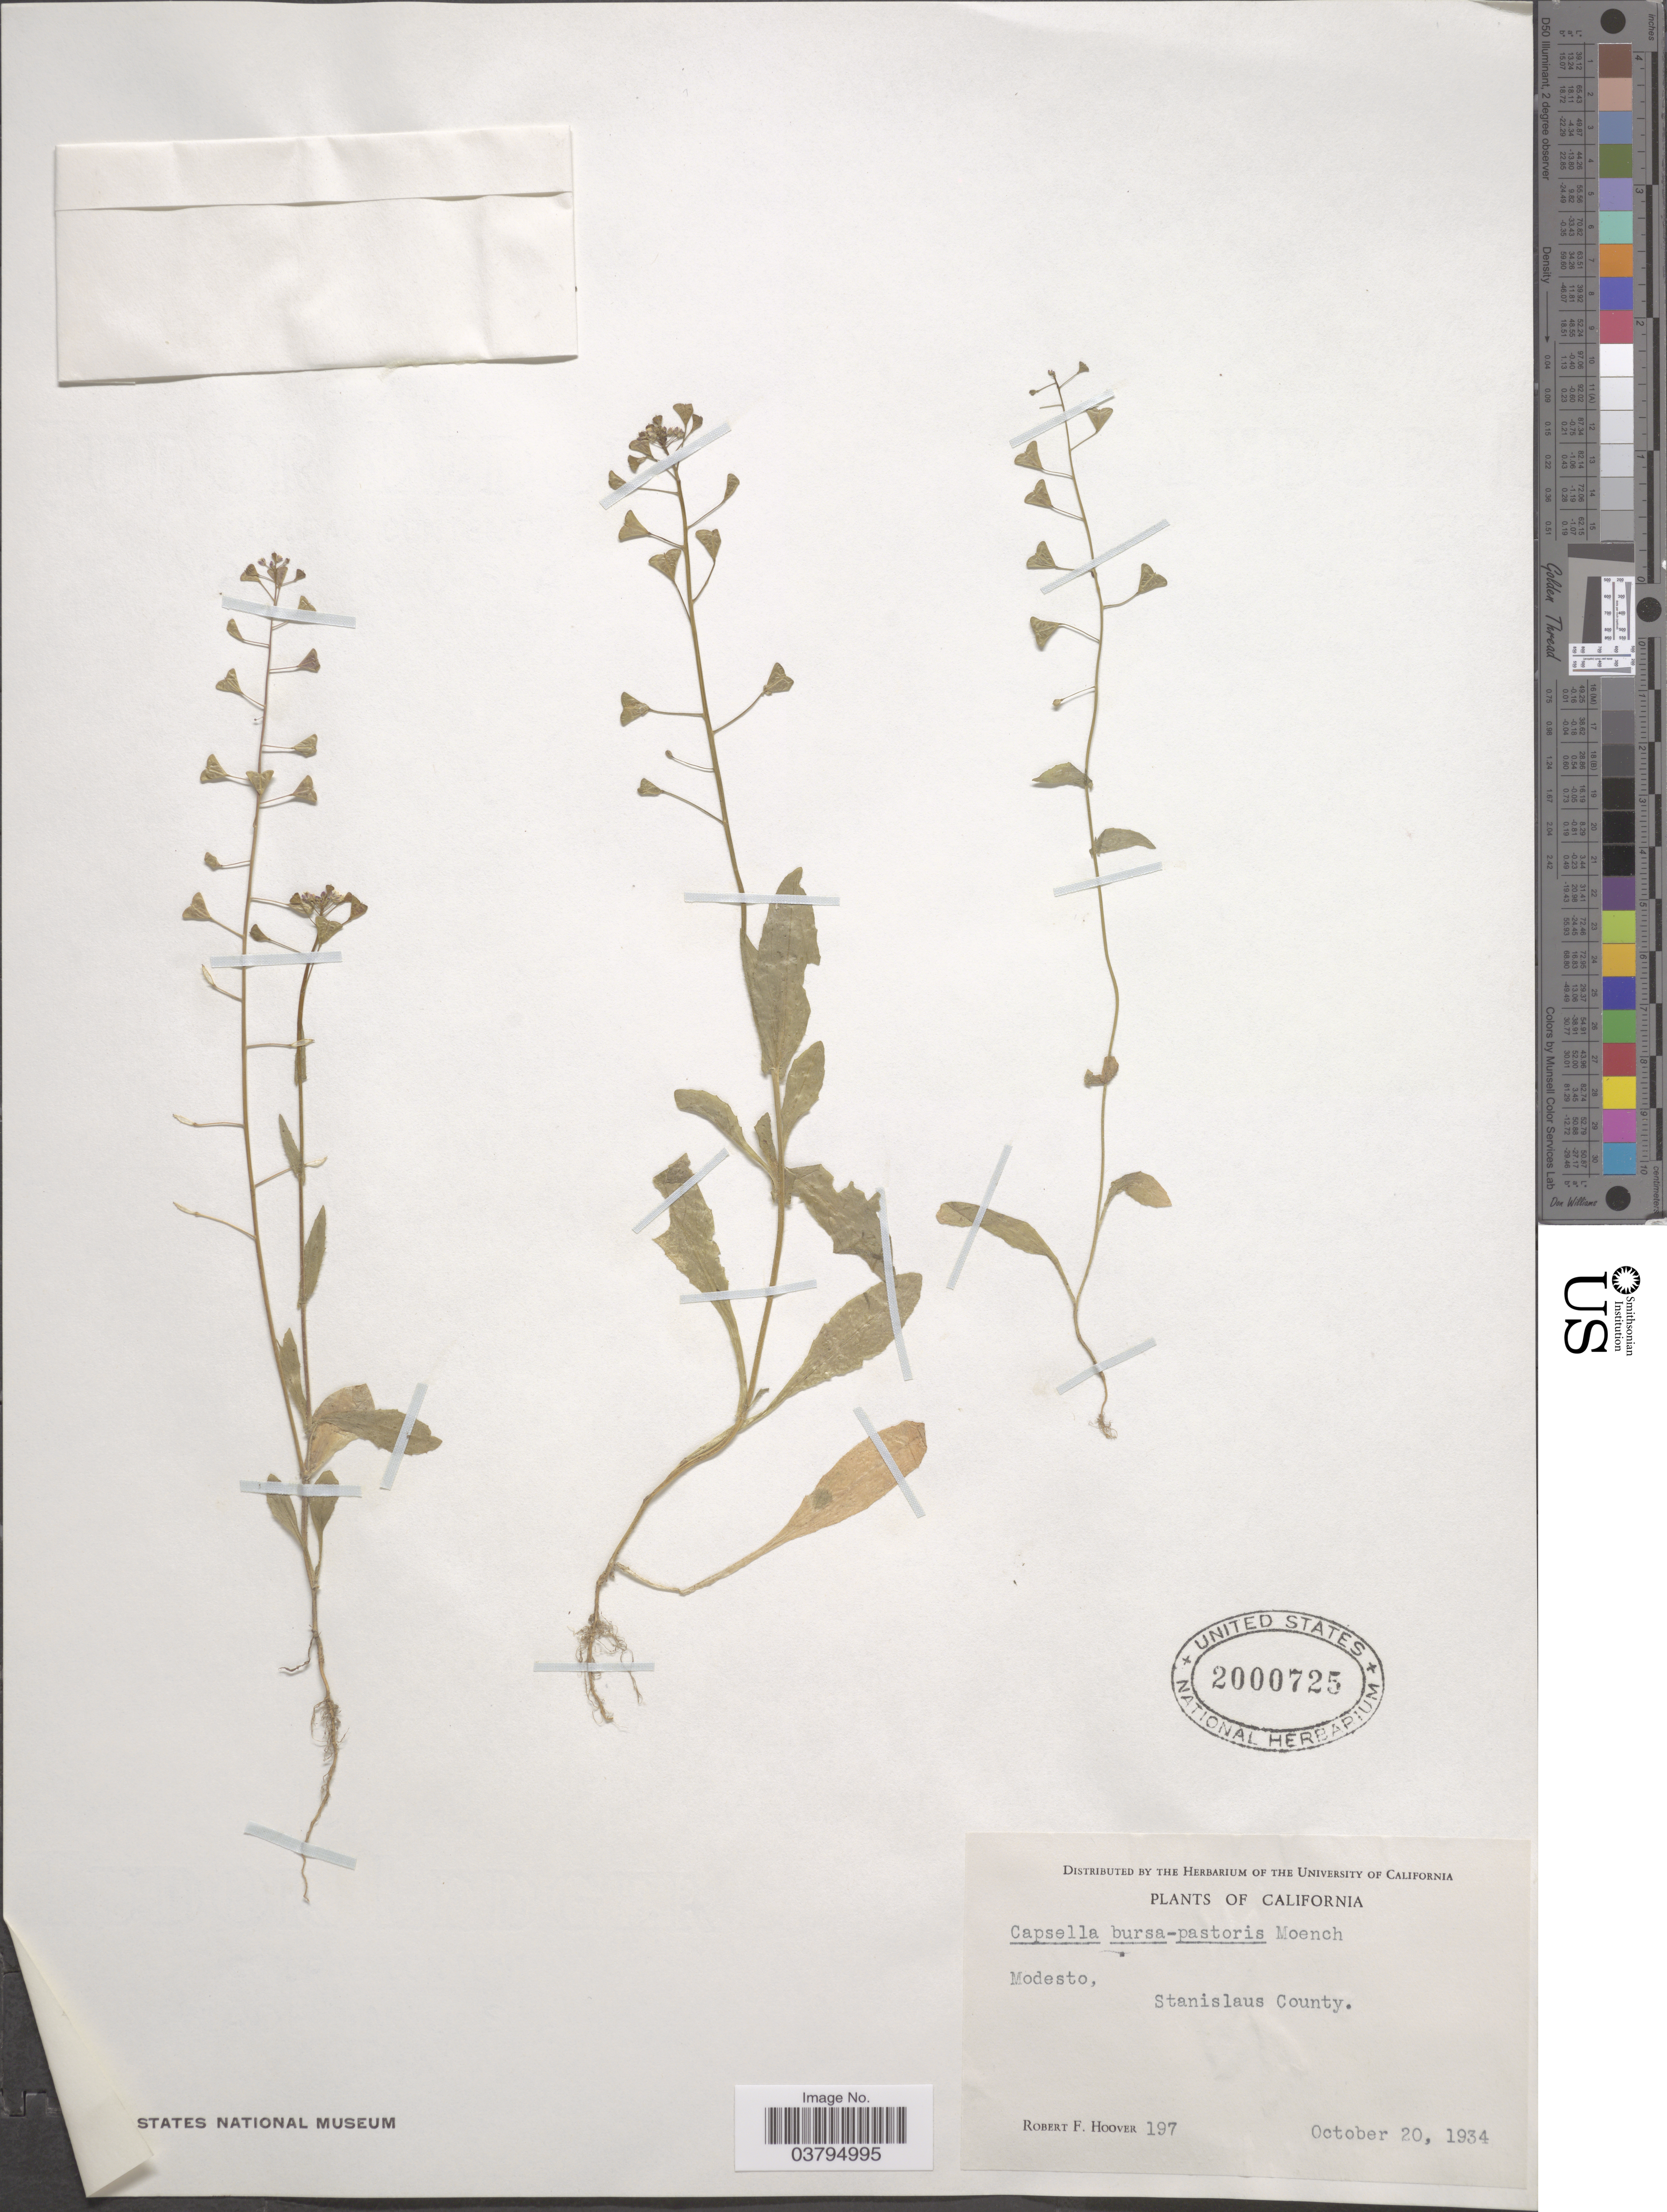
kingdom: Plantae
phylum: Tracheophyta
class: Magnoliopsida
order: Brassicales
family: Brassicaceae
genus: Capsella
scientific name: Capsella bursa-pastoris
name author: (L.) Medik.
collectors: R. F. Hoover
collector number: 197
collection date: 1934-10-20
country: United States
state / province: California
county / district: Stanislaus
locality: Modesto, Stanislaus County.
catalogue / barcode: US 2000725